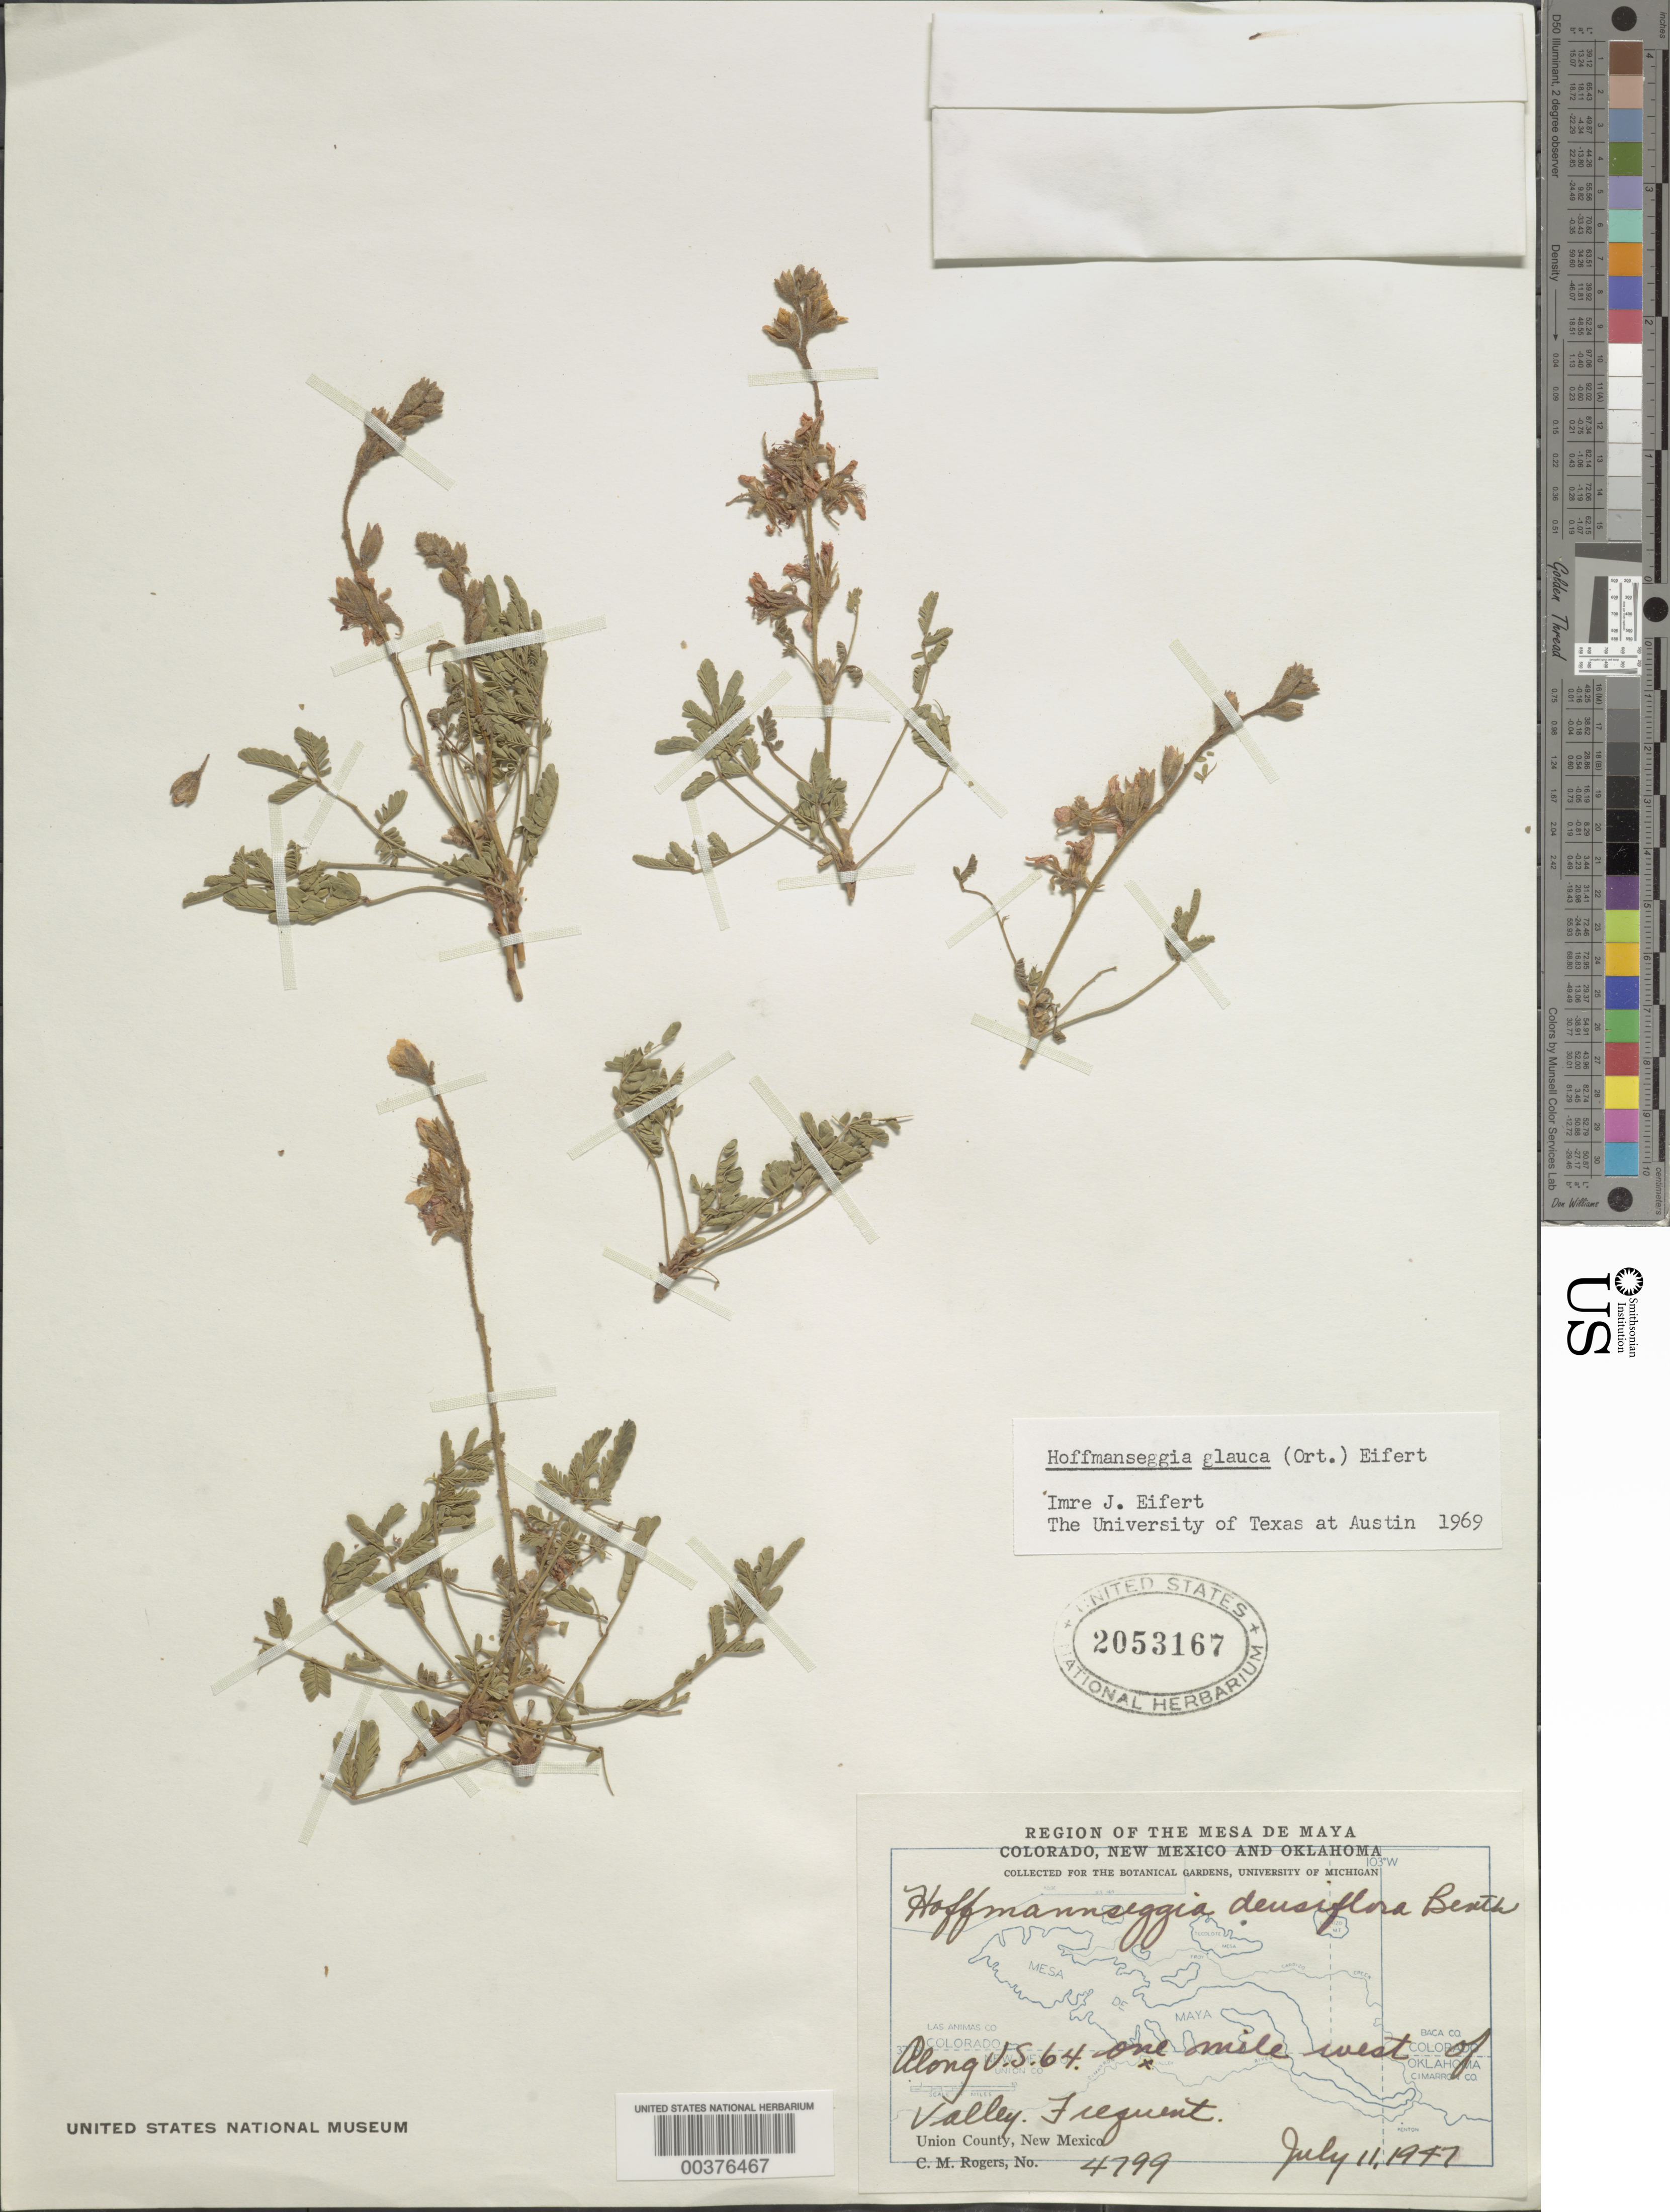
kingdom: Plantae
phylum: Tracheophyta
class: Magnoliopsida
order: Fabales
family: Fabaceae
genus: Hoffmannseggia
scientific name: Hoffmannseggia glauca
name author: (Ortega) Eifert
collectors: C. M. Rogers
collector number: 4799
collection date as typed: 11 Jul 1947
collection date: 1947-07-11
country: United States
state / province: New Mexico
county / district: Union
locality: Along u.s. 64, 1 mi w of valley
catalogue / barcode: US 2053167